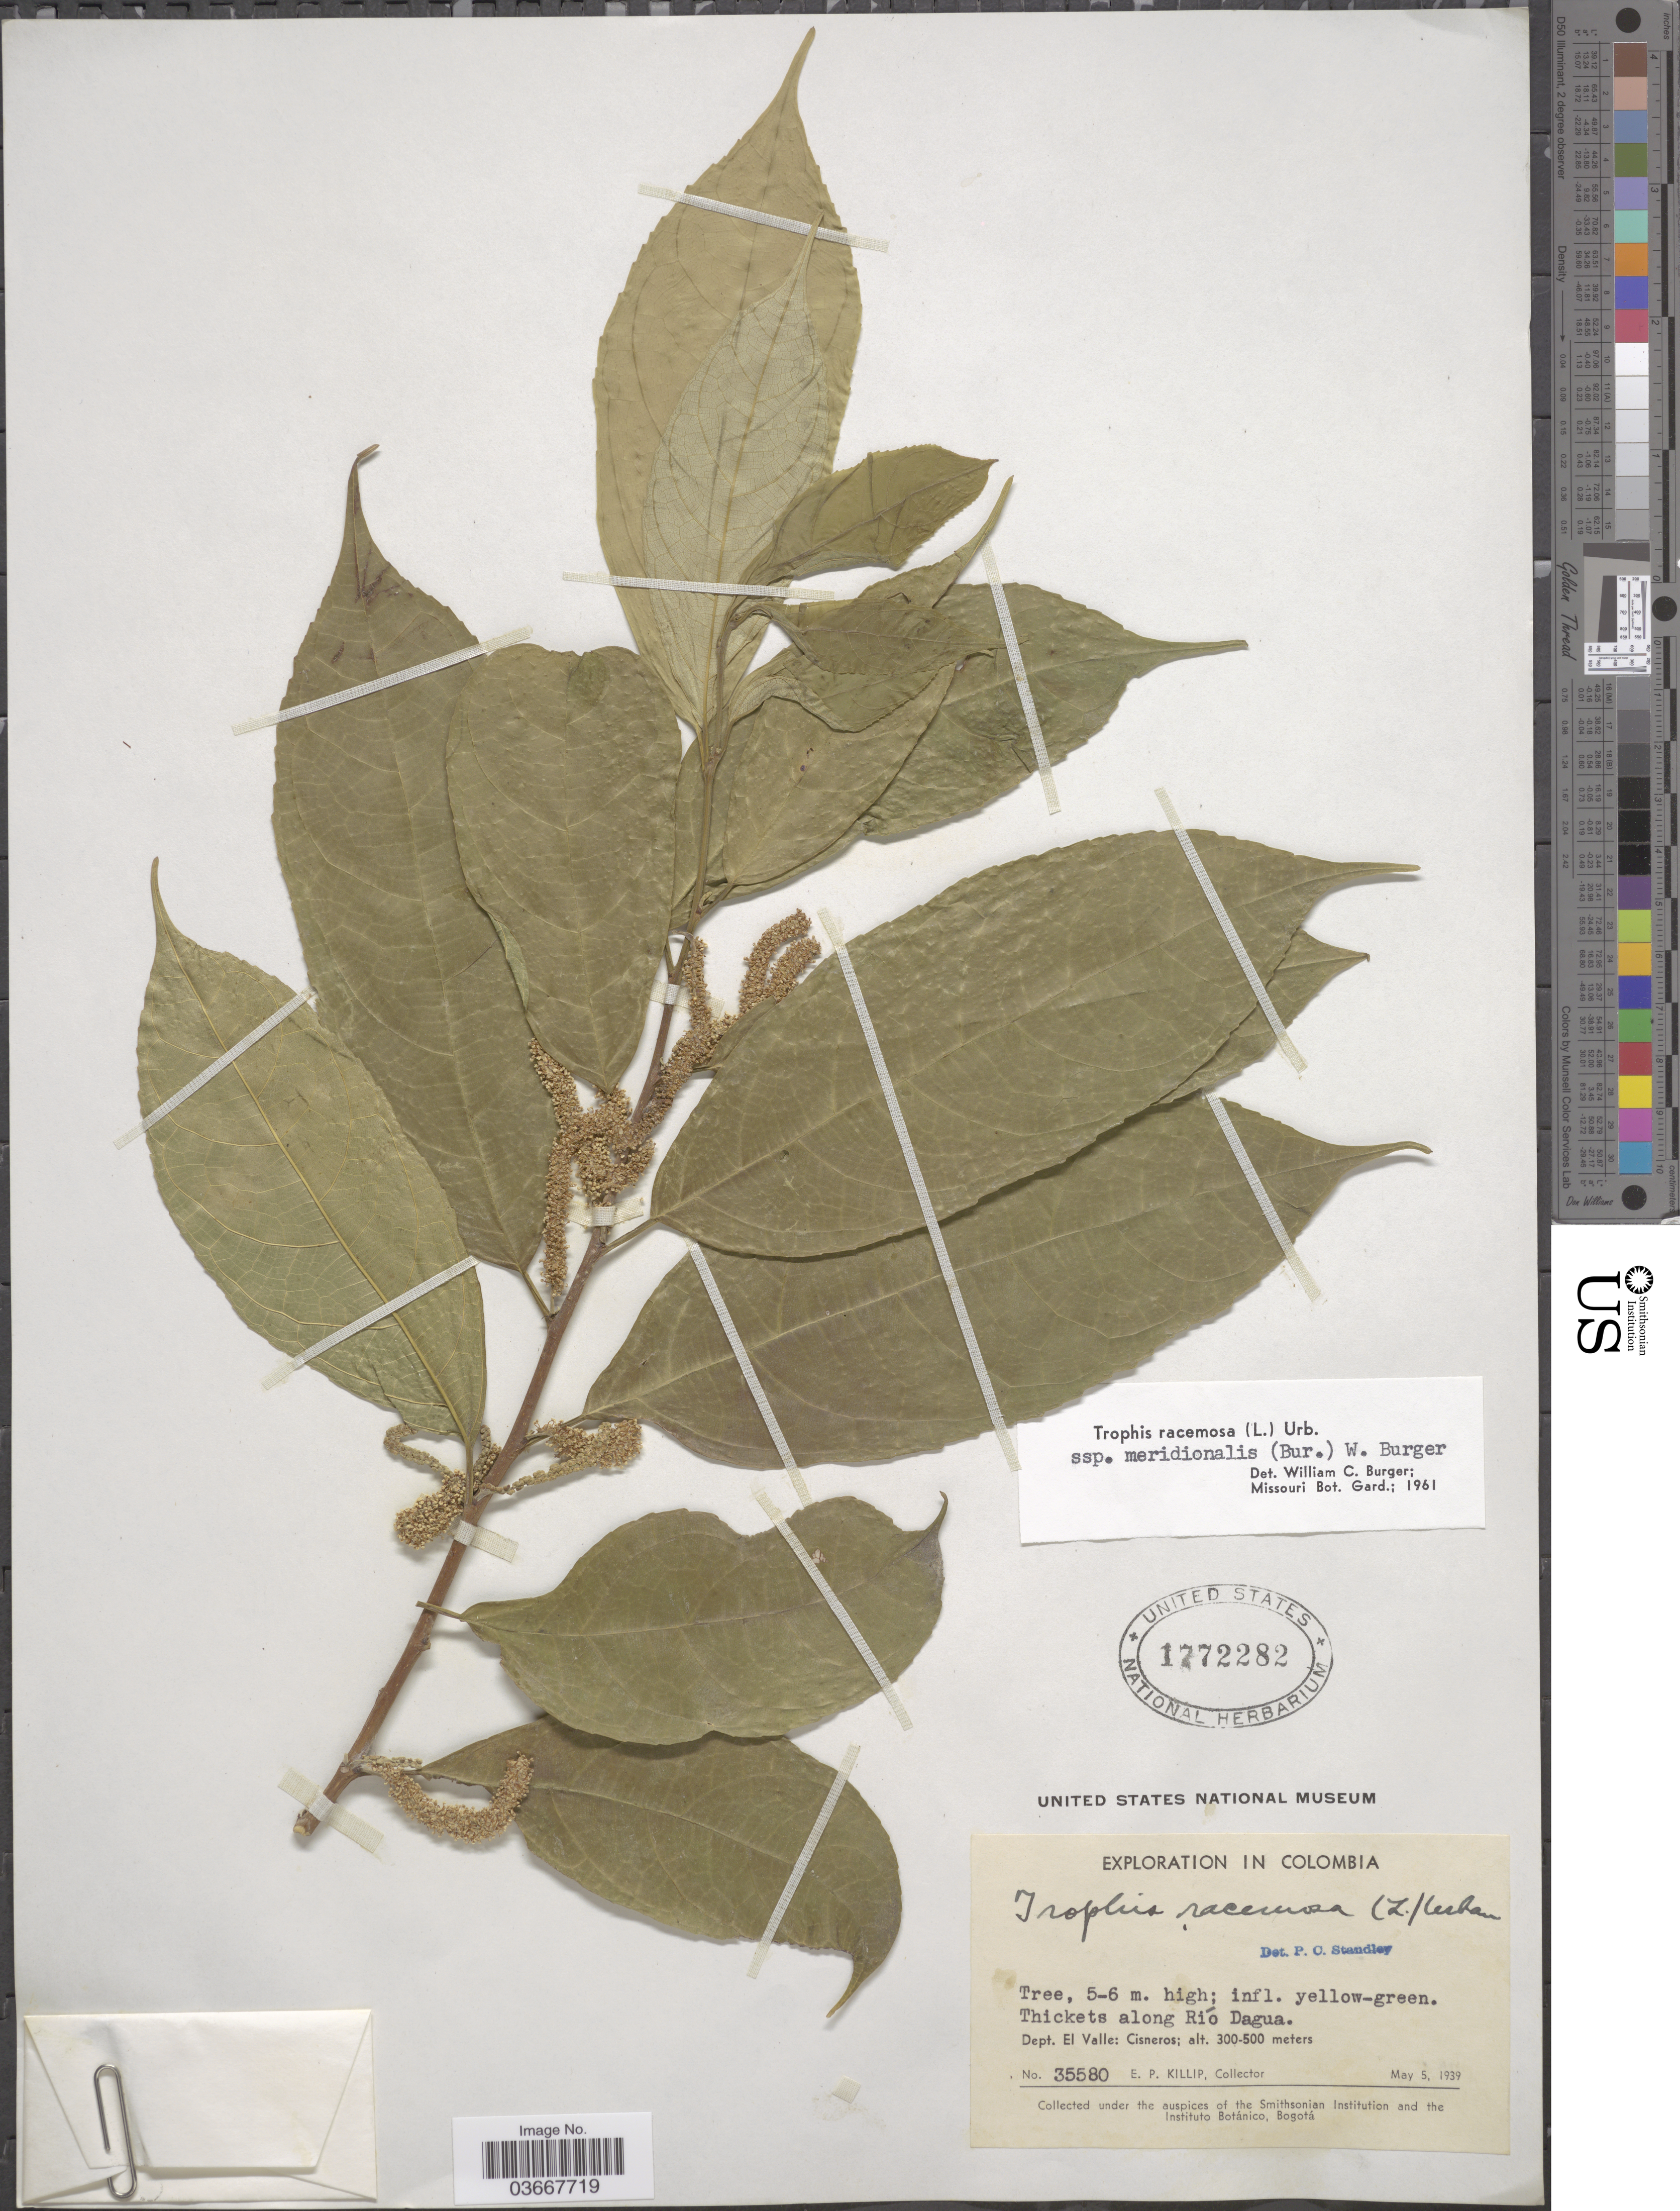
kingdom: Plantae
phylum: Tracheophyta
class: Magnoliopsida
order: Rosales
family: Moraceae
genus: Trophis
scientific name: Trophis racemosa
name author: (L.) Urb.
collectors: E. P. Killip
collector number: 35580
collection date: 1939-05-05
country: Colombia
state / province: Valle del Cauca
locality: Thickets along Rió Dagua. Dept. El Valle: Cisneros.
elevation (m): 300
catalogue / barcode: US 1772282